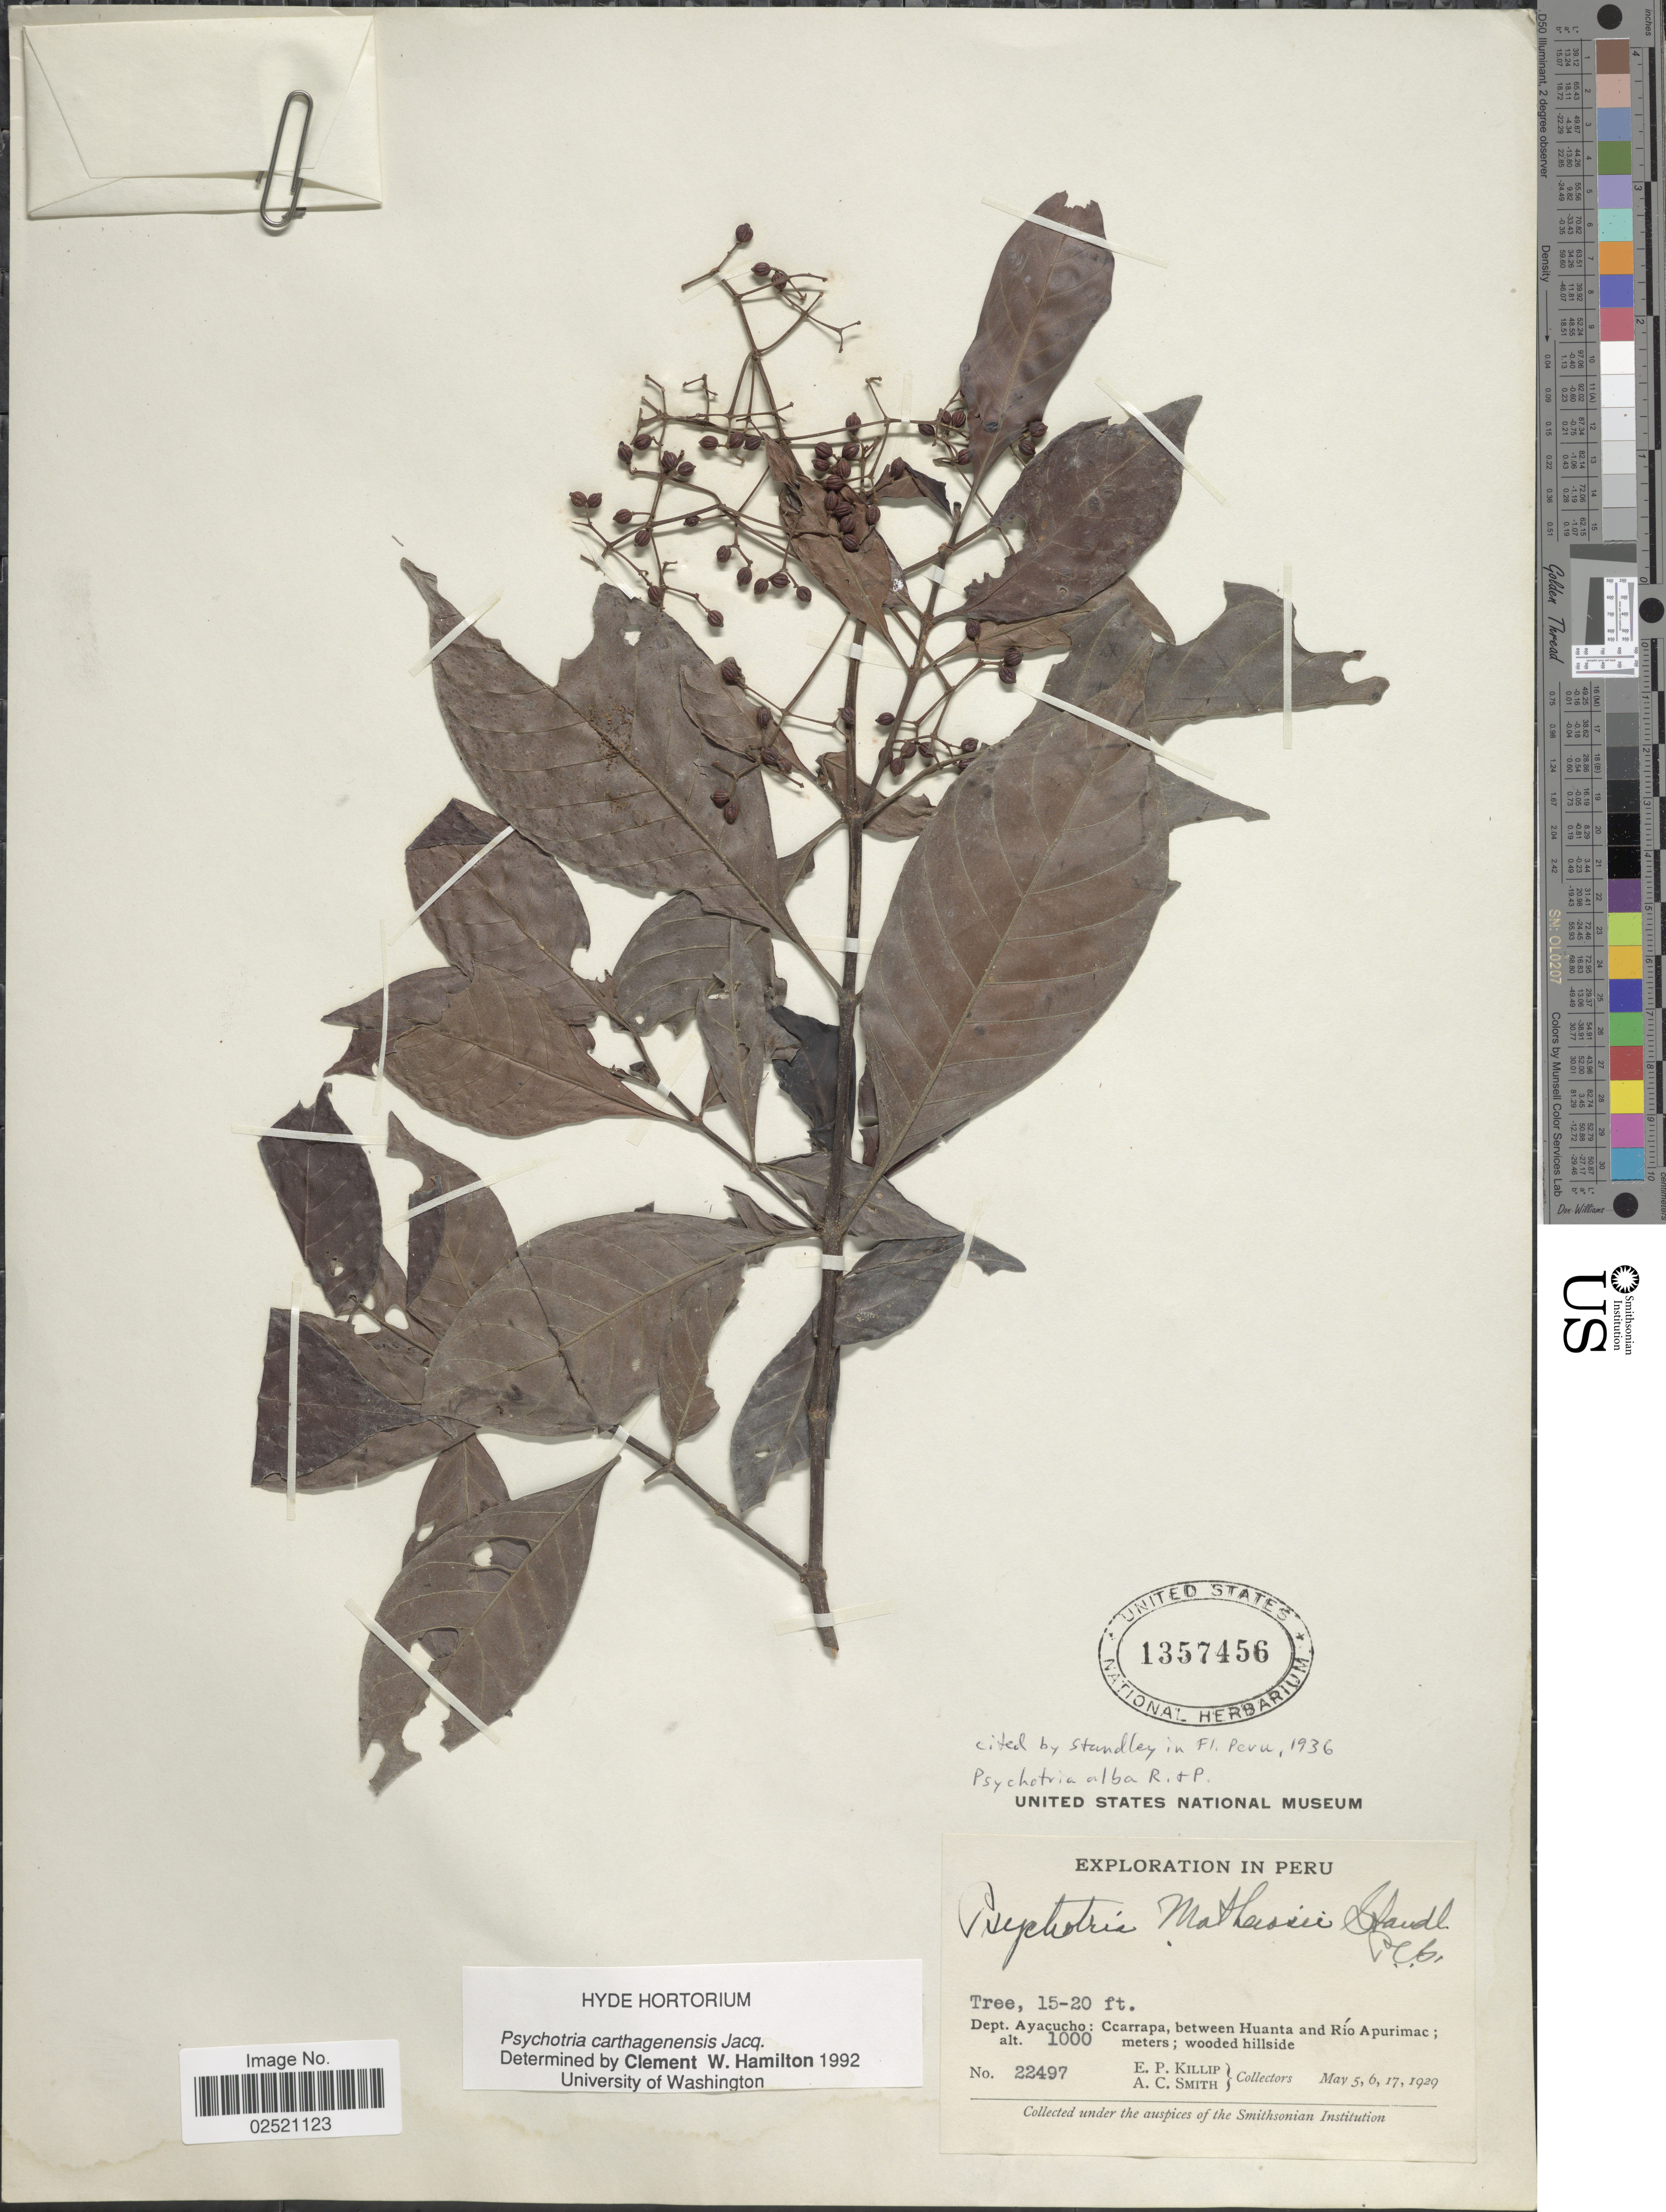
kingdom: Plantae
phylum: Tracheophyta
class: Magnoliopsida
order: Gentianales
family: Rubiaceae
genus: Psychotria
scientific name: Psychotria carthagenensis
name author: Jacq.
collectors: E. P. Killip & A. C. Smith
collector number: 22497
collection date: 1929-05-05/1929-05-17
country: Peru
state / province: Ayacucho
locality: Ccarapa, between Huanta and Rio Apurimac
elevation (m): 1000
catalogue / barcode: US 1357456